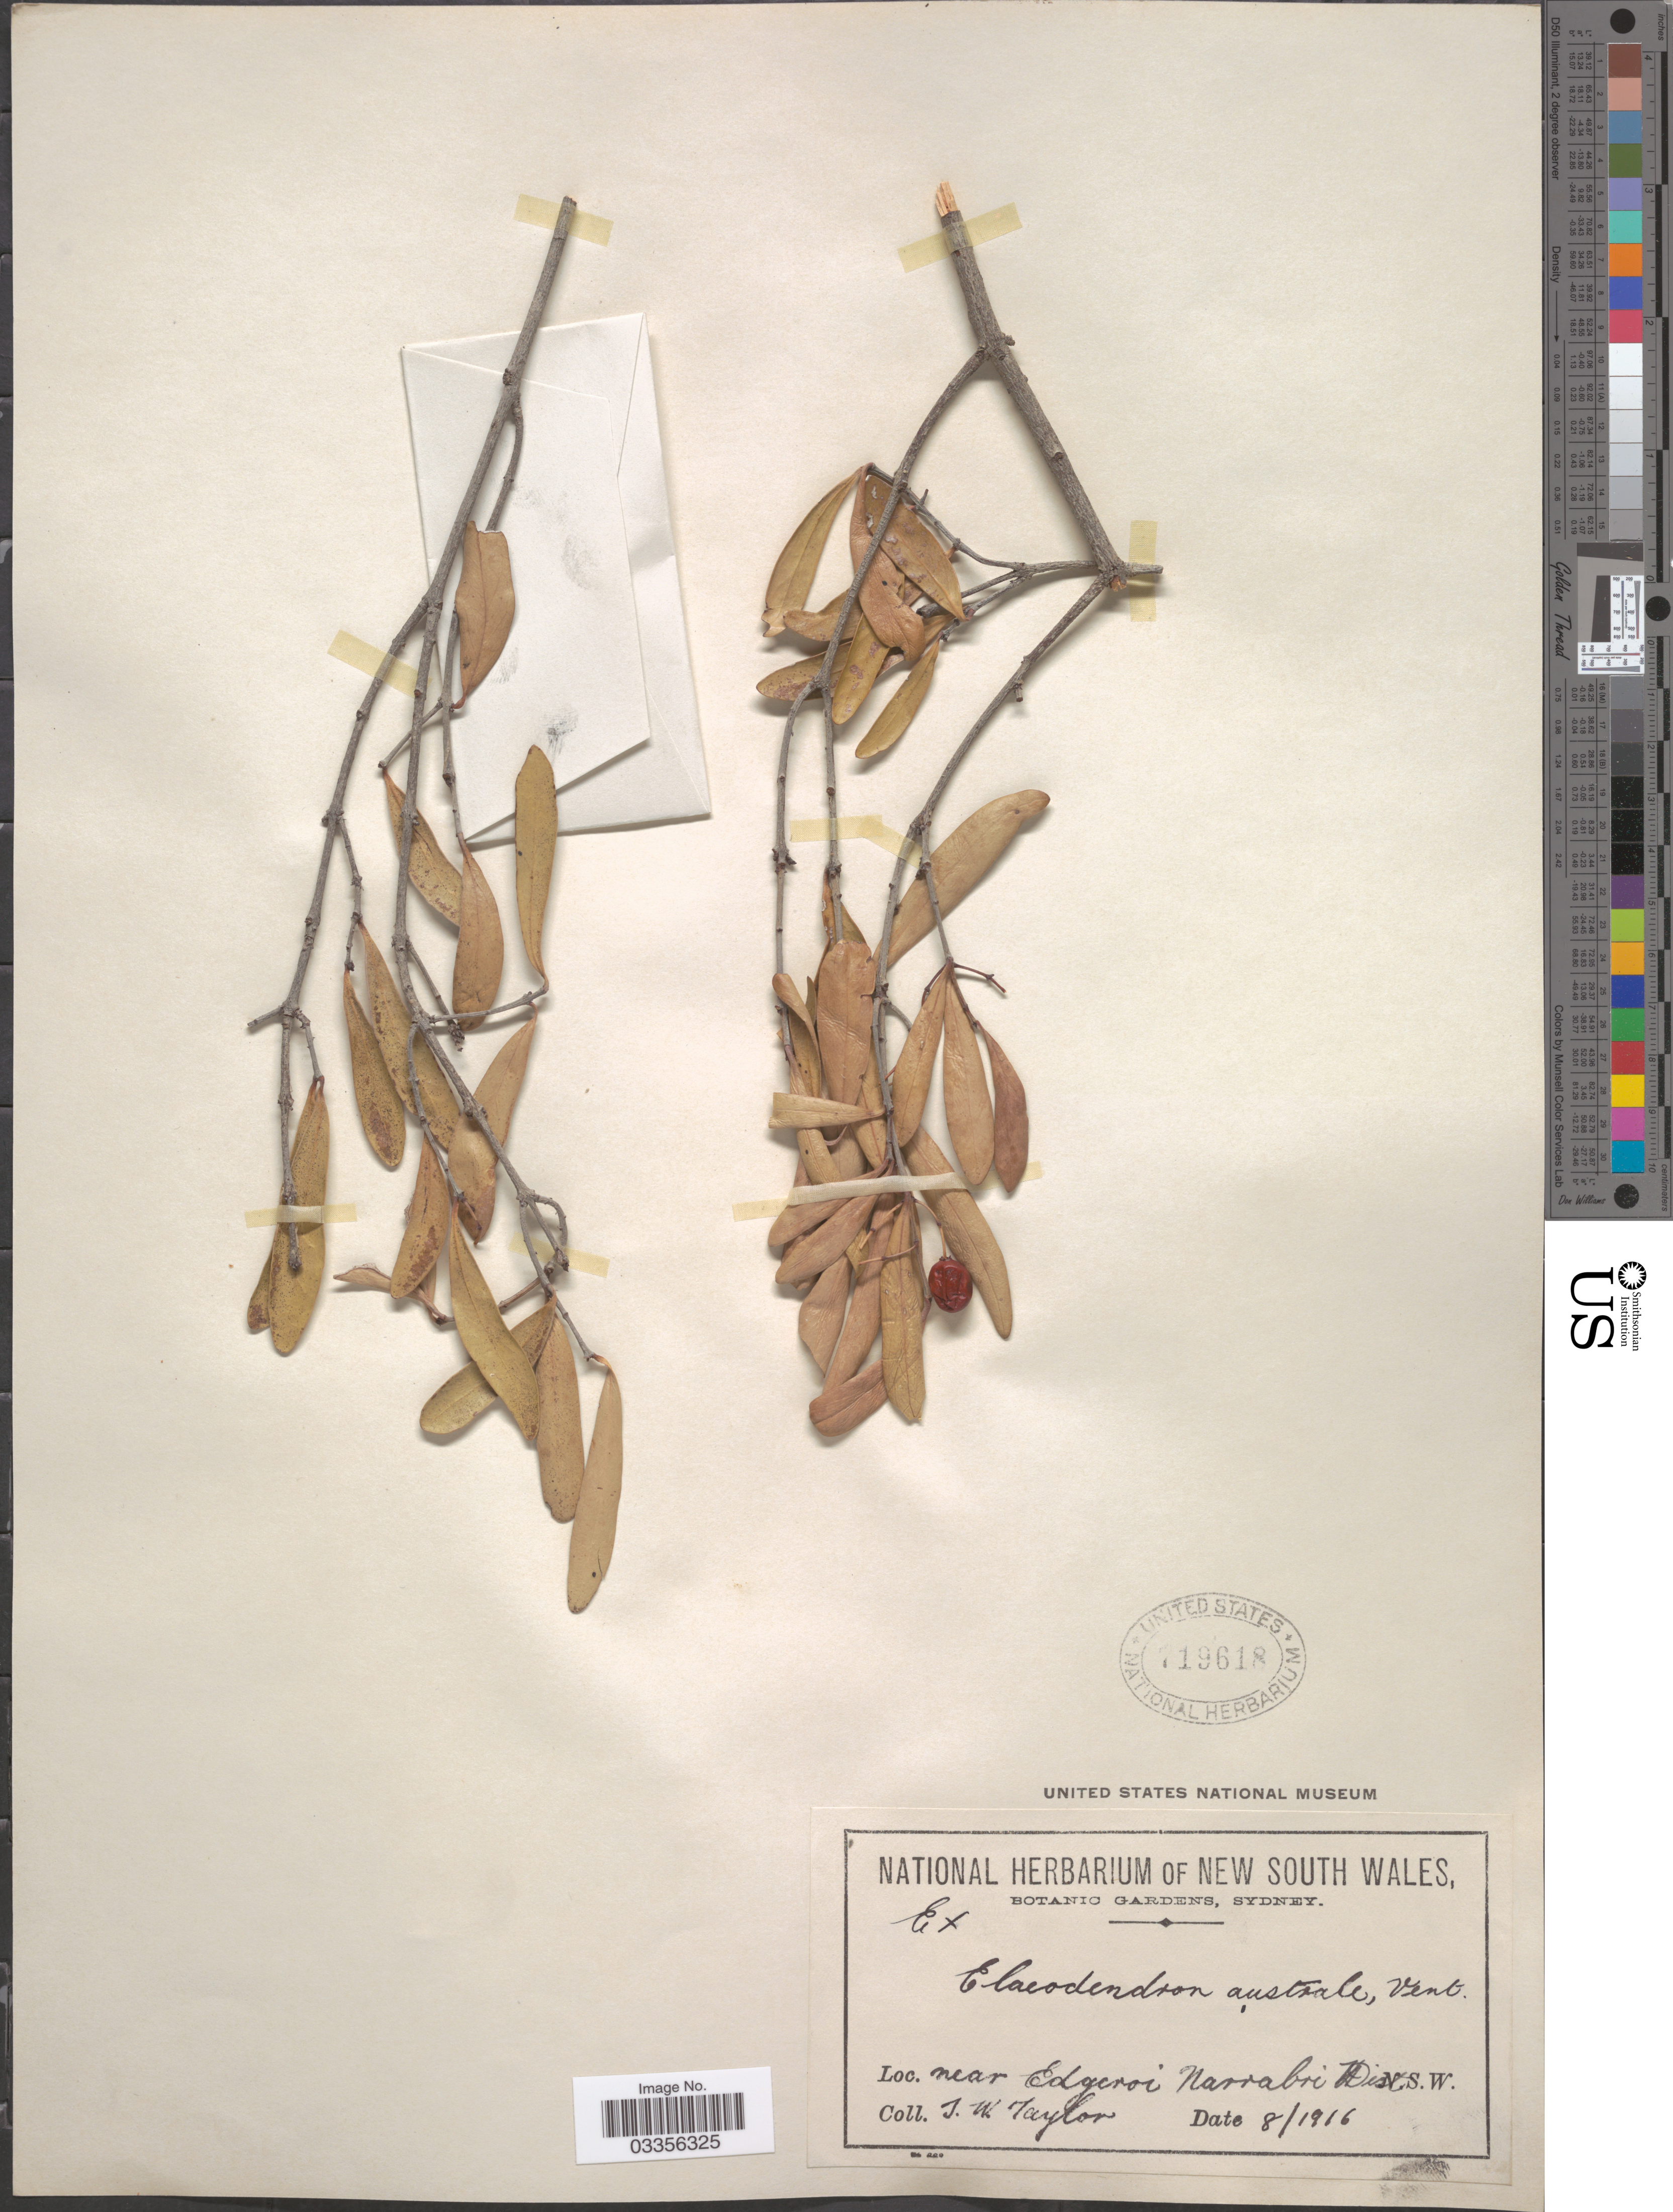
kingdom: Plantae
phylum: Tracheophyta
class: Magnoliopsida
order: Celastrales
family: Celastraceae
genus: Elaeodendron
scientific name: Elaeodendron australe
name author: Vent.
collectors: T. Taylor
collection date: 1916-08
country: Australia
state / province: New South Wales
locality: Near Edgeroi Narrabri Dist.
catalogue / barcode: US 719618